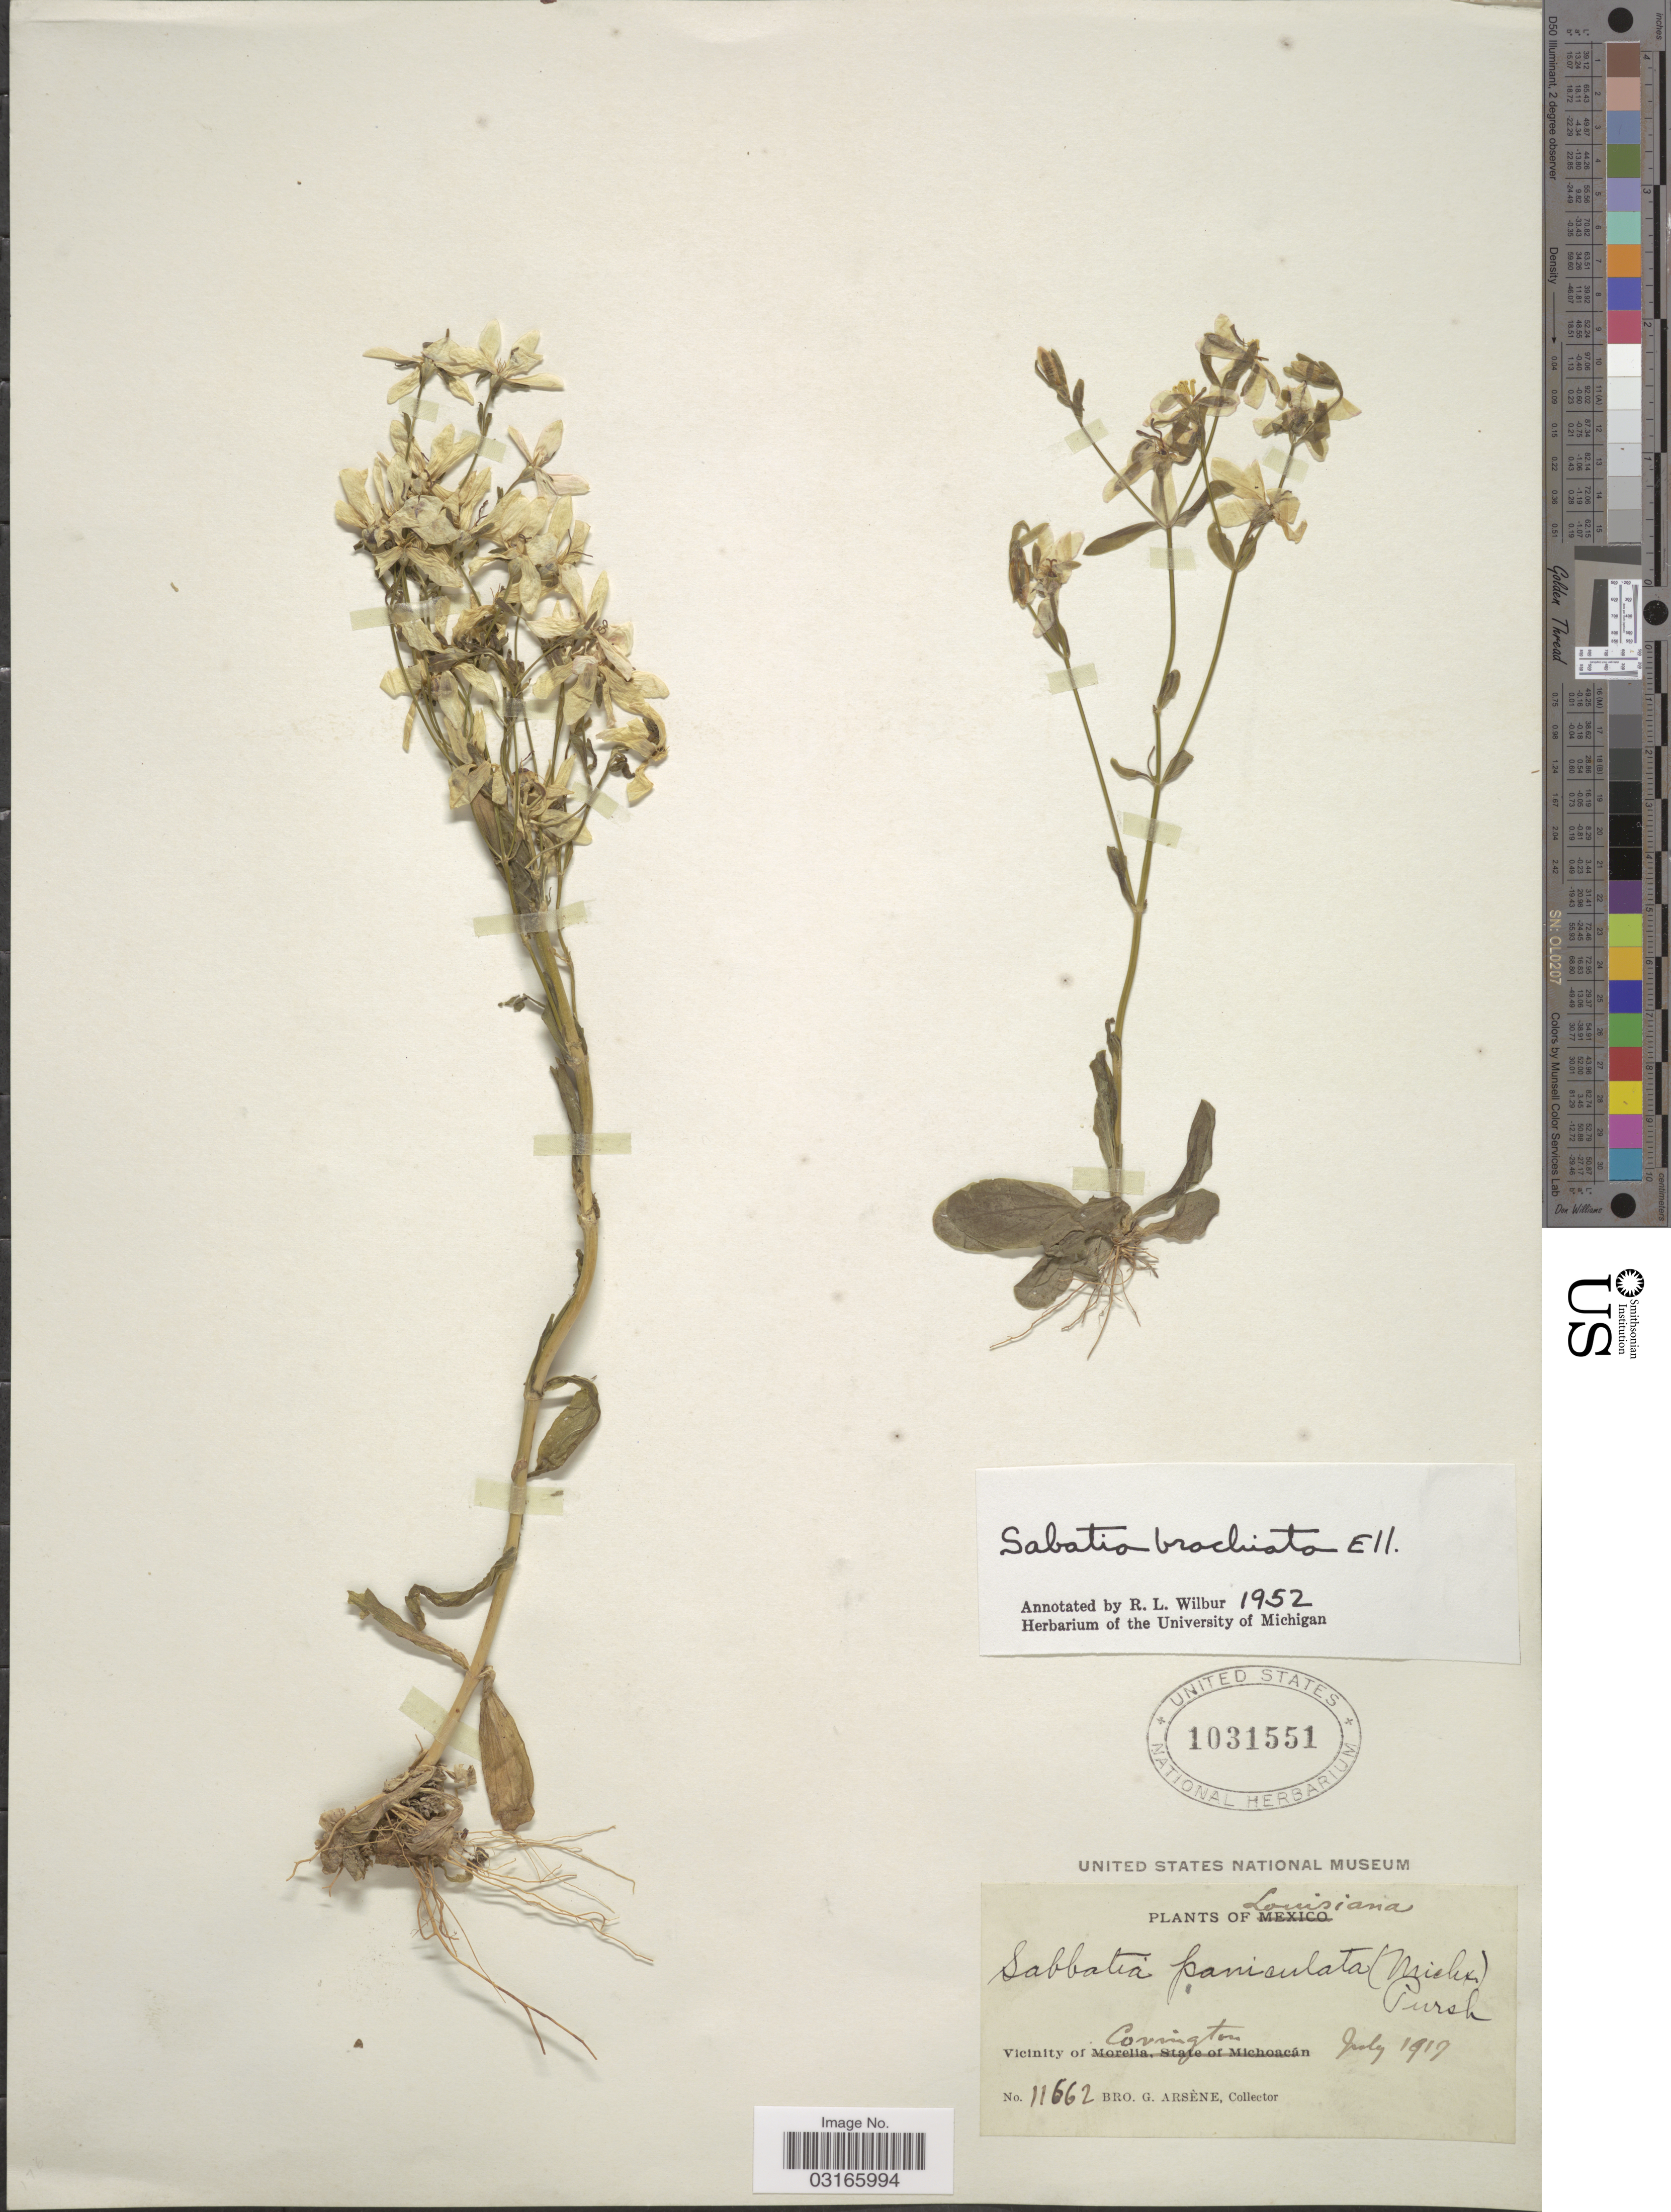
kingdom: Plantae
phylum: Tracheophyta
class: Magnoliopsida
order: Gentianales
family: Gentianaceae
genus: Sabatia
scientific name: Sabatia brachiata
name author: Elliott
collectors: Bro. G. Arsène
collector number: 11662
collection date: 1917-07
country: United States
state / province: Louisiana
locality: Vicinity of Covington.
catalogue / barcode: US 1031551